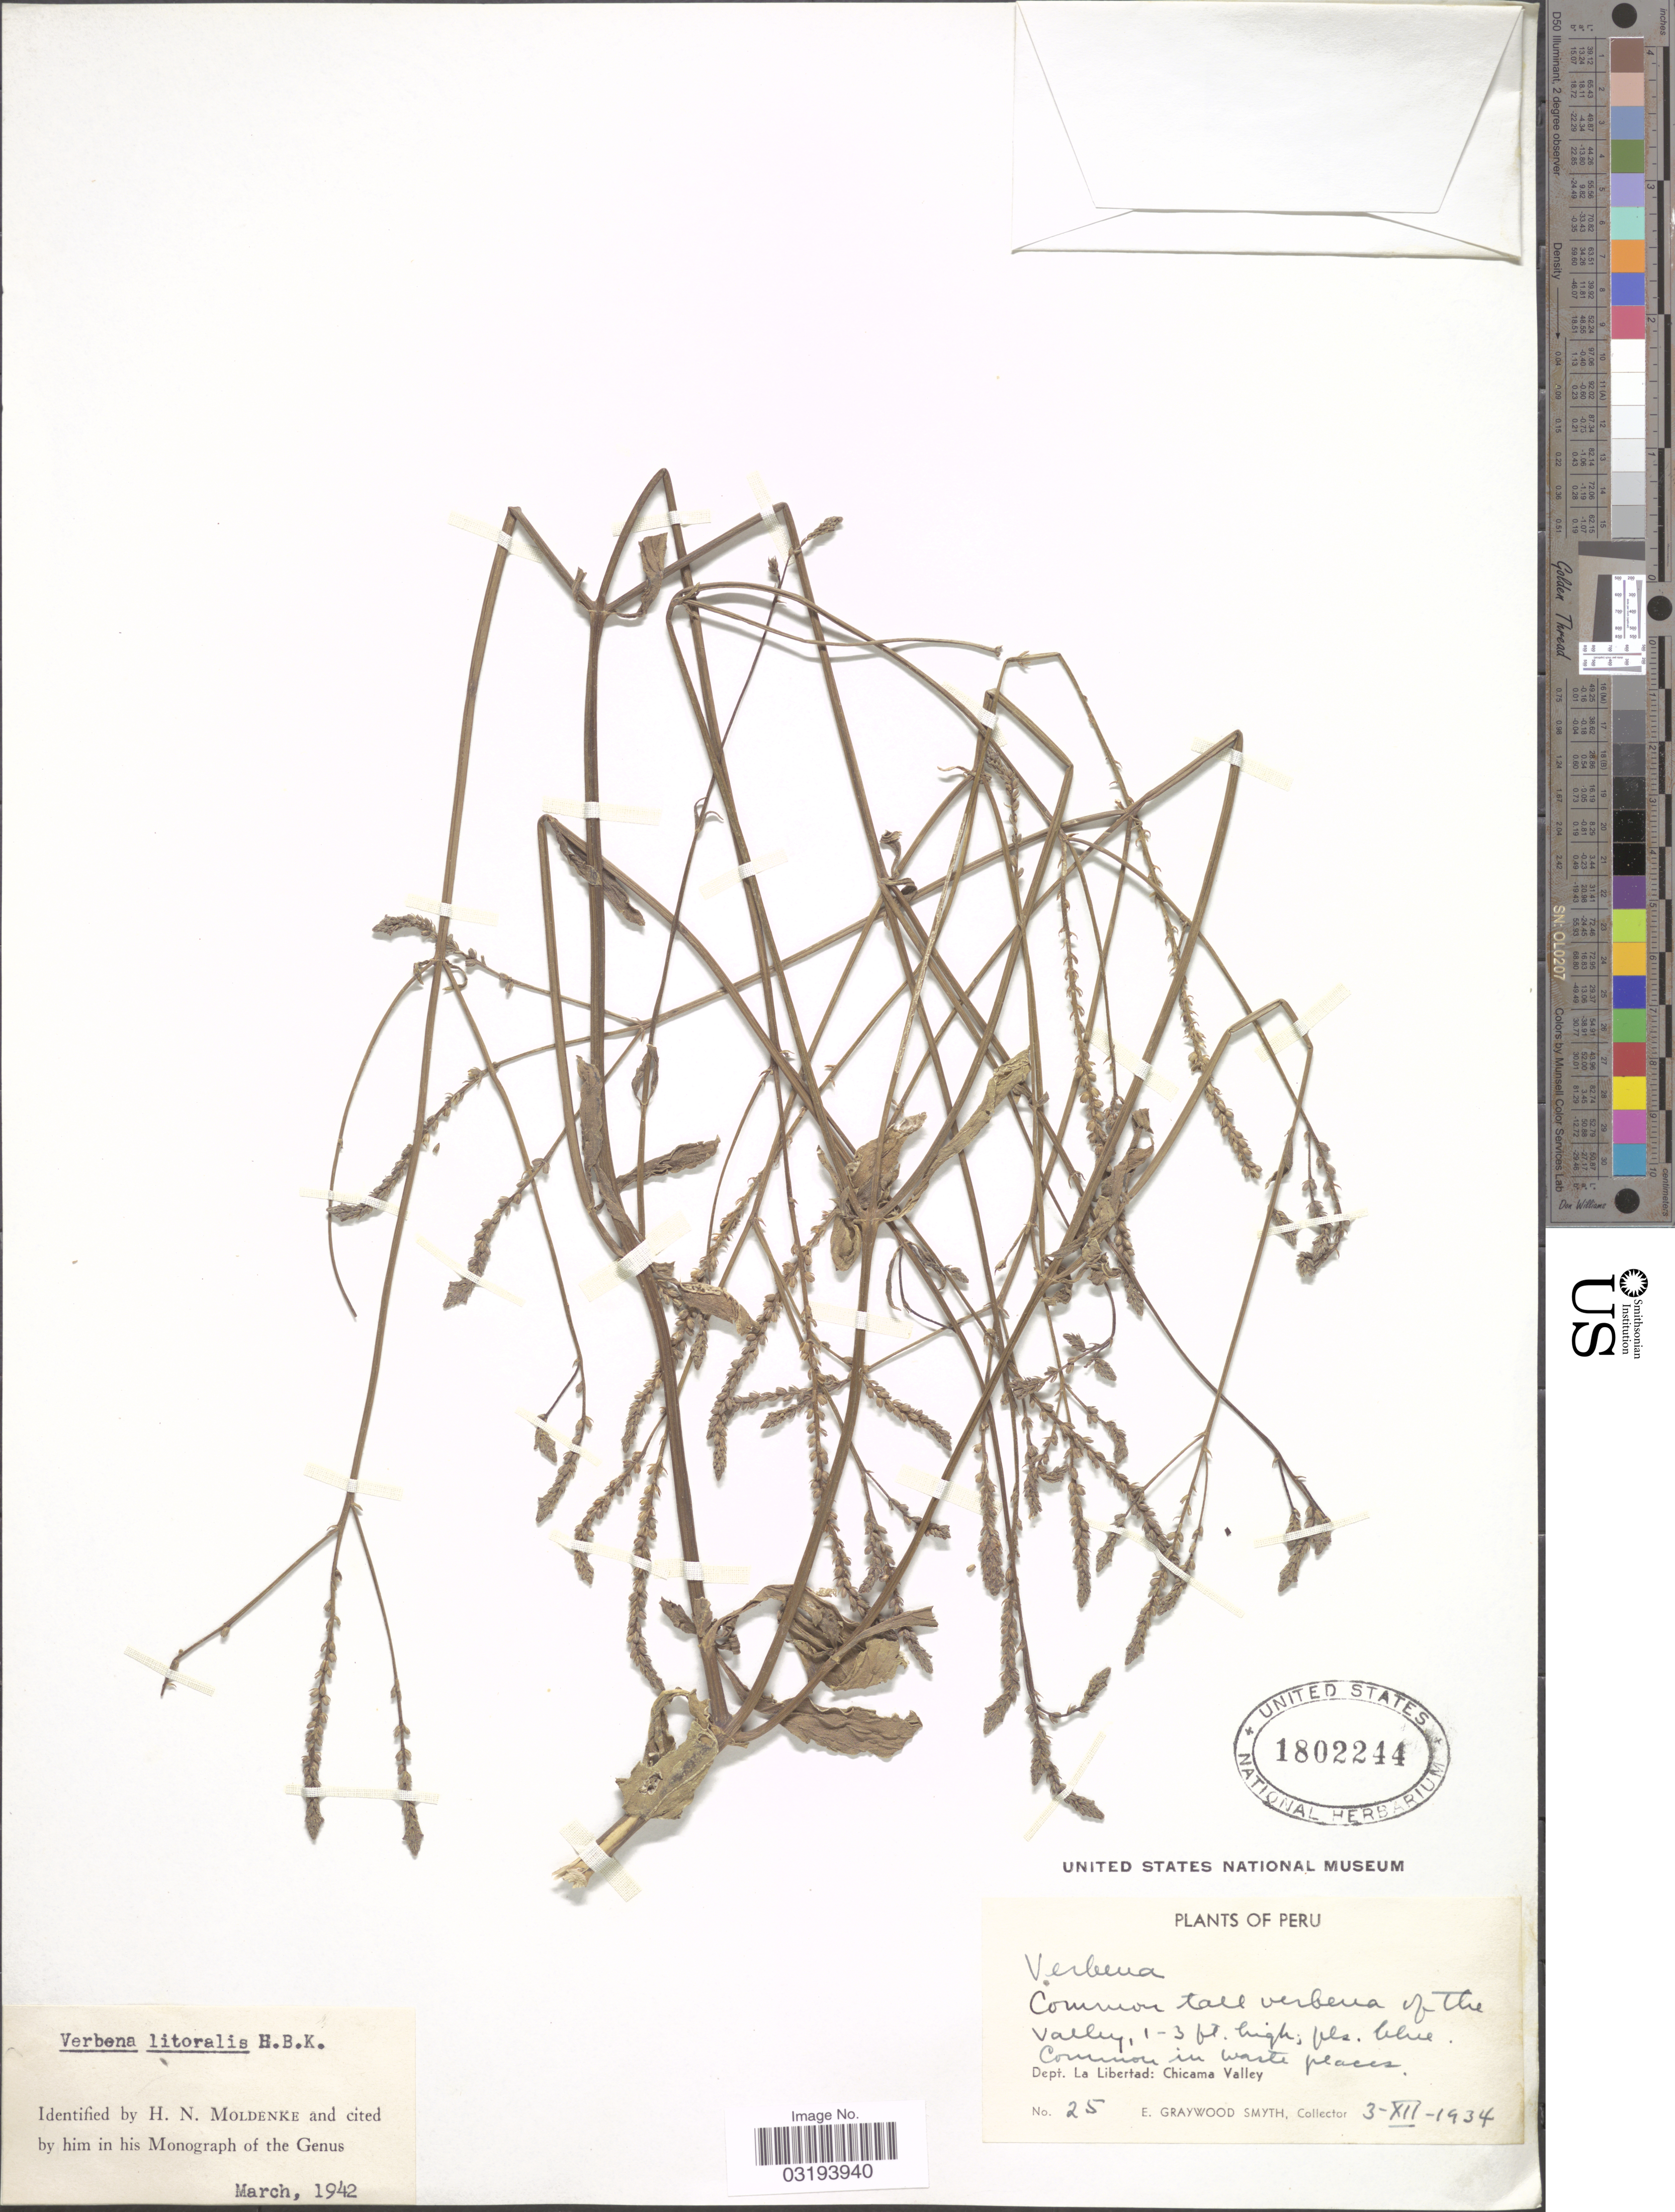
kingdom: Plantae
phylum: Tracheophyta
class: Magnoliopsida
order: Lamiales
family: Verbenaceae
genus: Verbena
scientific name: Verbena litoralis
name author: Kunth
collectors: E. G. Smyth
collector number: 25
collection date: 1934-12-03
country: Peru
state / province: La Libertad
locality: Dept. La Libertad: Chicama Valley.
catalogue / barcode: US 1802244